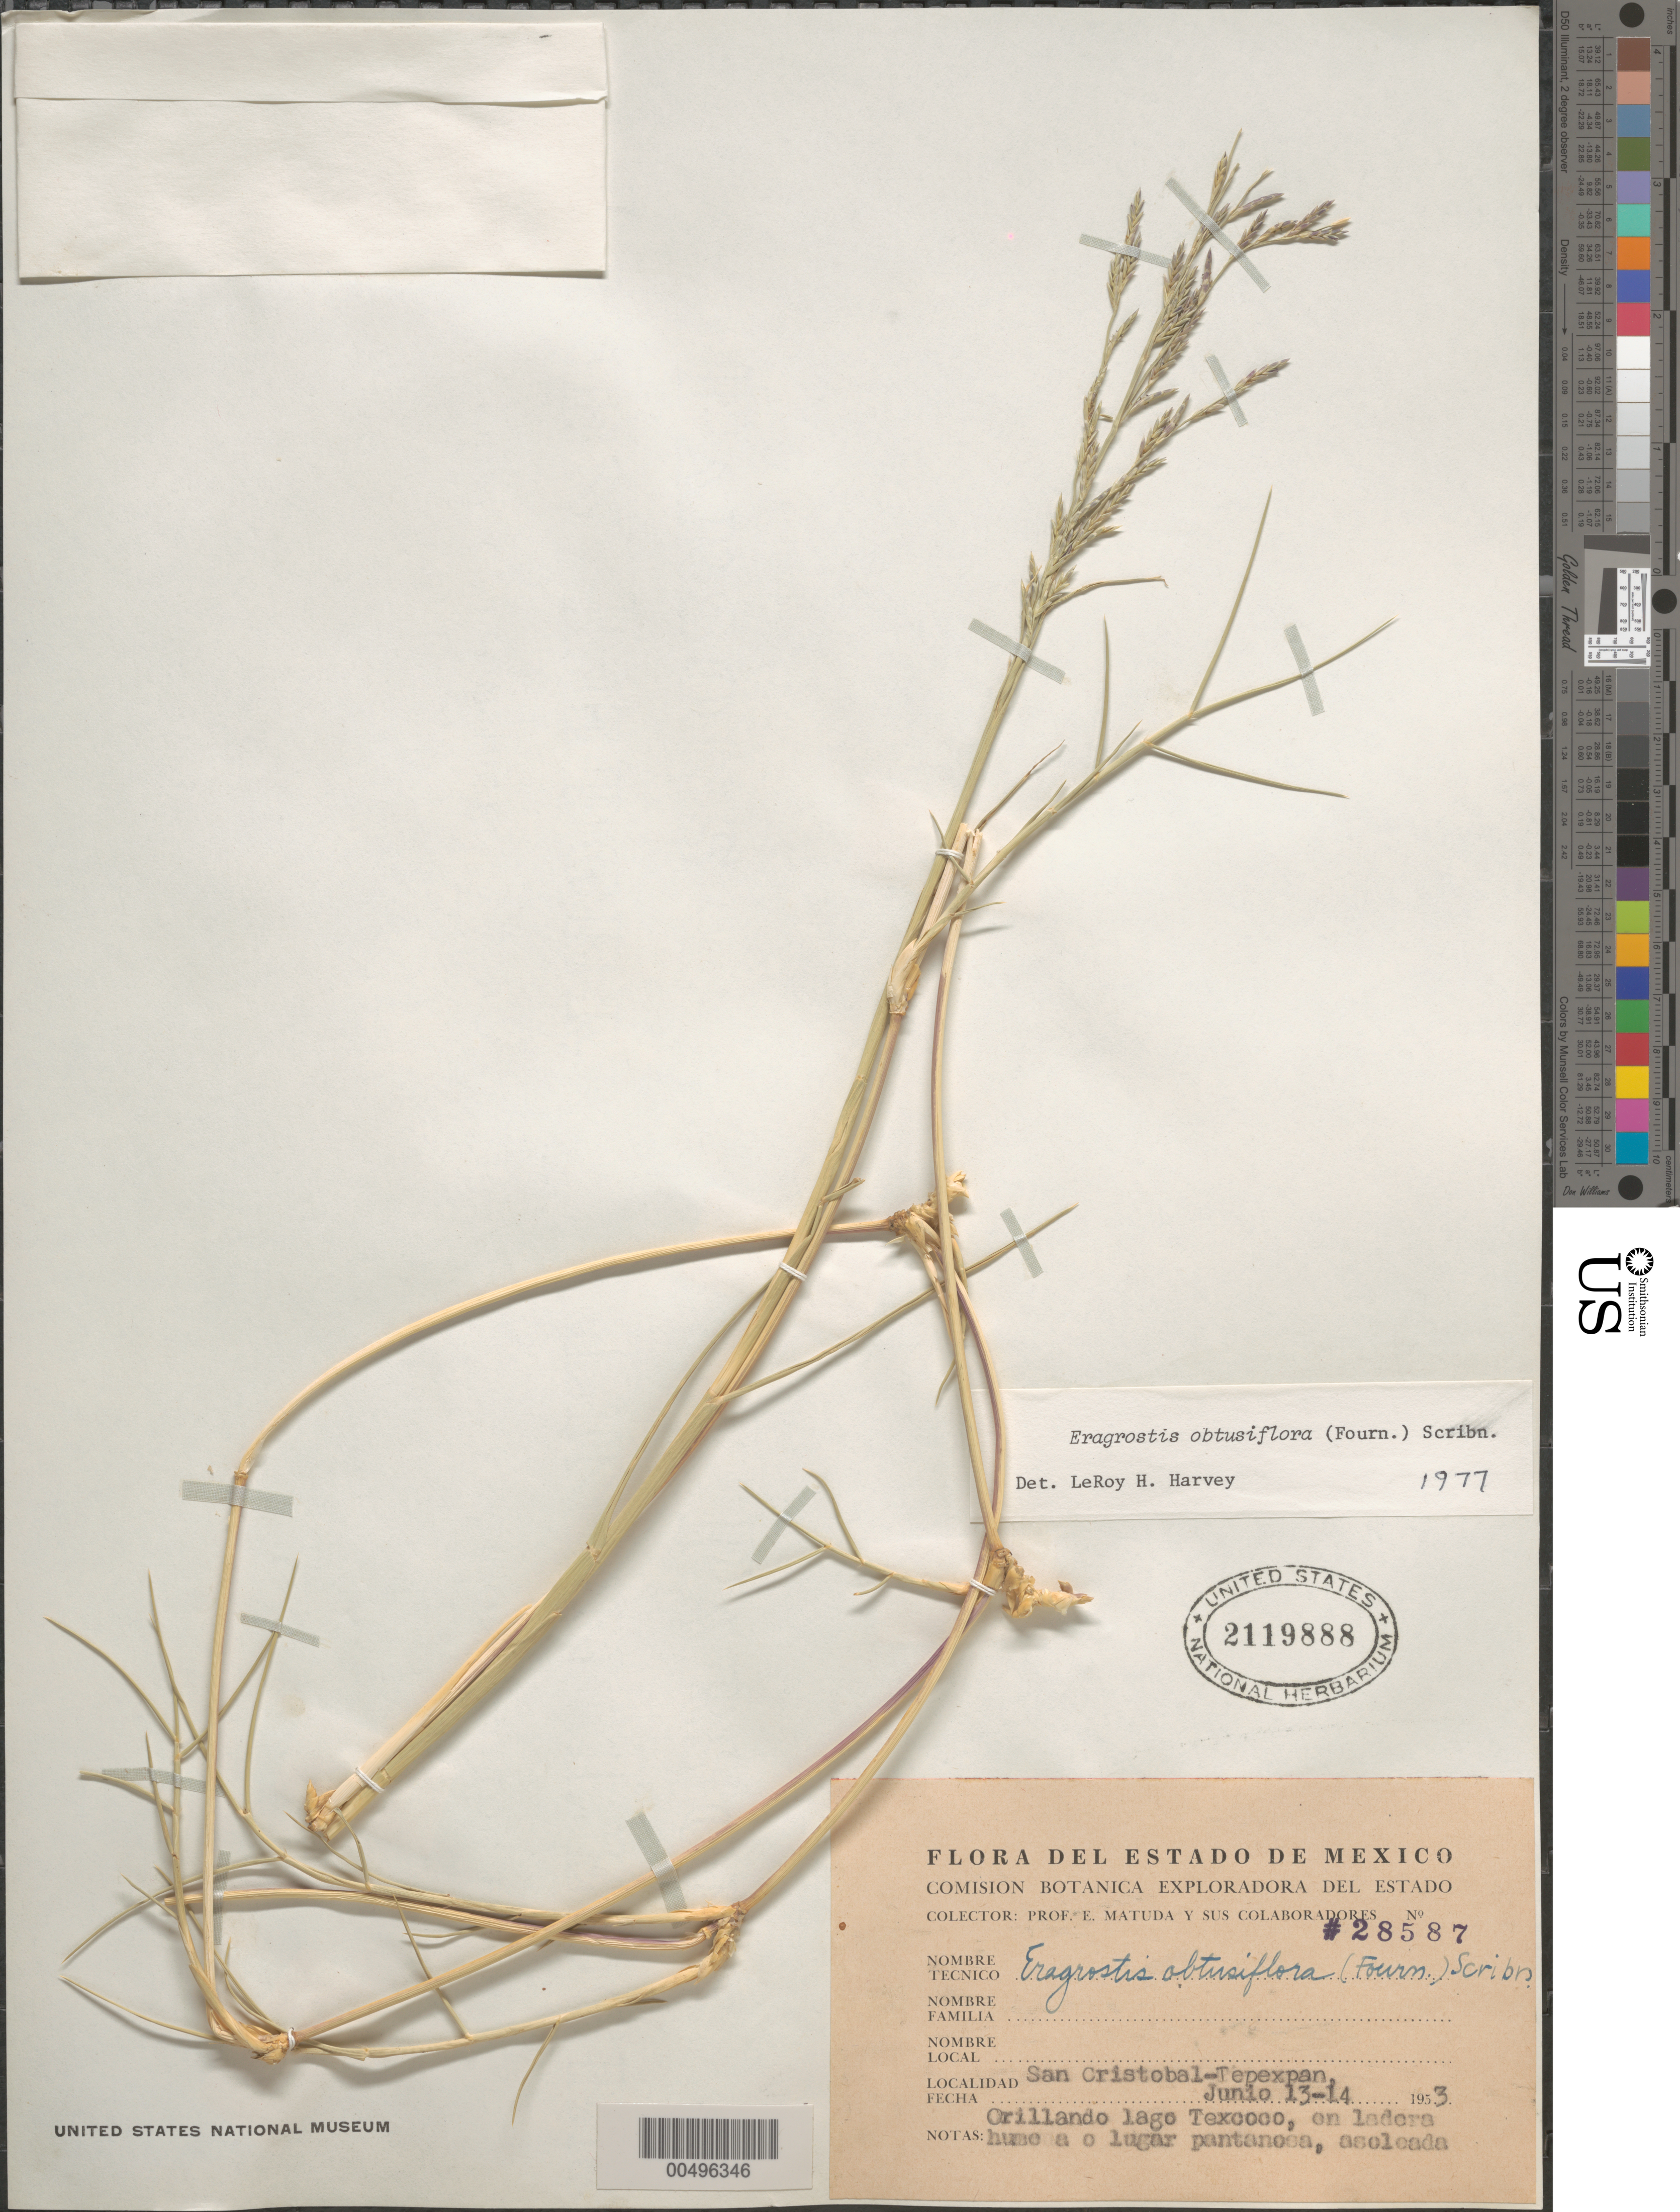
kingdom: Plantae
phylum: Tracheophyta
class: Liliopsida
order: Poales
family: Poaceae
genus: Eragrostis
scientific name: Eragrostis obtusiflora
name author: (E. Fourn.) Scribn.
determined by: Harvey, L. H.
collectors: E. Matuda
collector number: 28587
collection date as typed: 13 Jun 1953 to 14 Jun 1953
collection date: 1953-06-13/1953-06-14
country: Mexico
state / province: México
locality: San Cristobal-Tepexpan, orillando lago Texcoco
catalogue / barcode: US 2119888